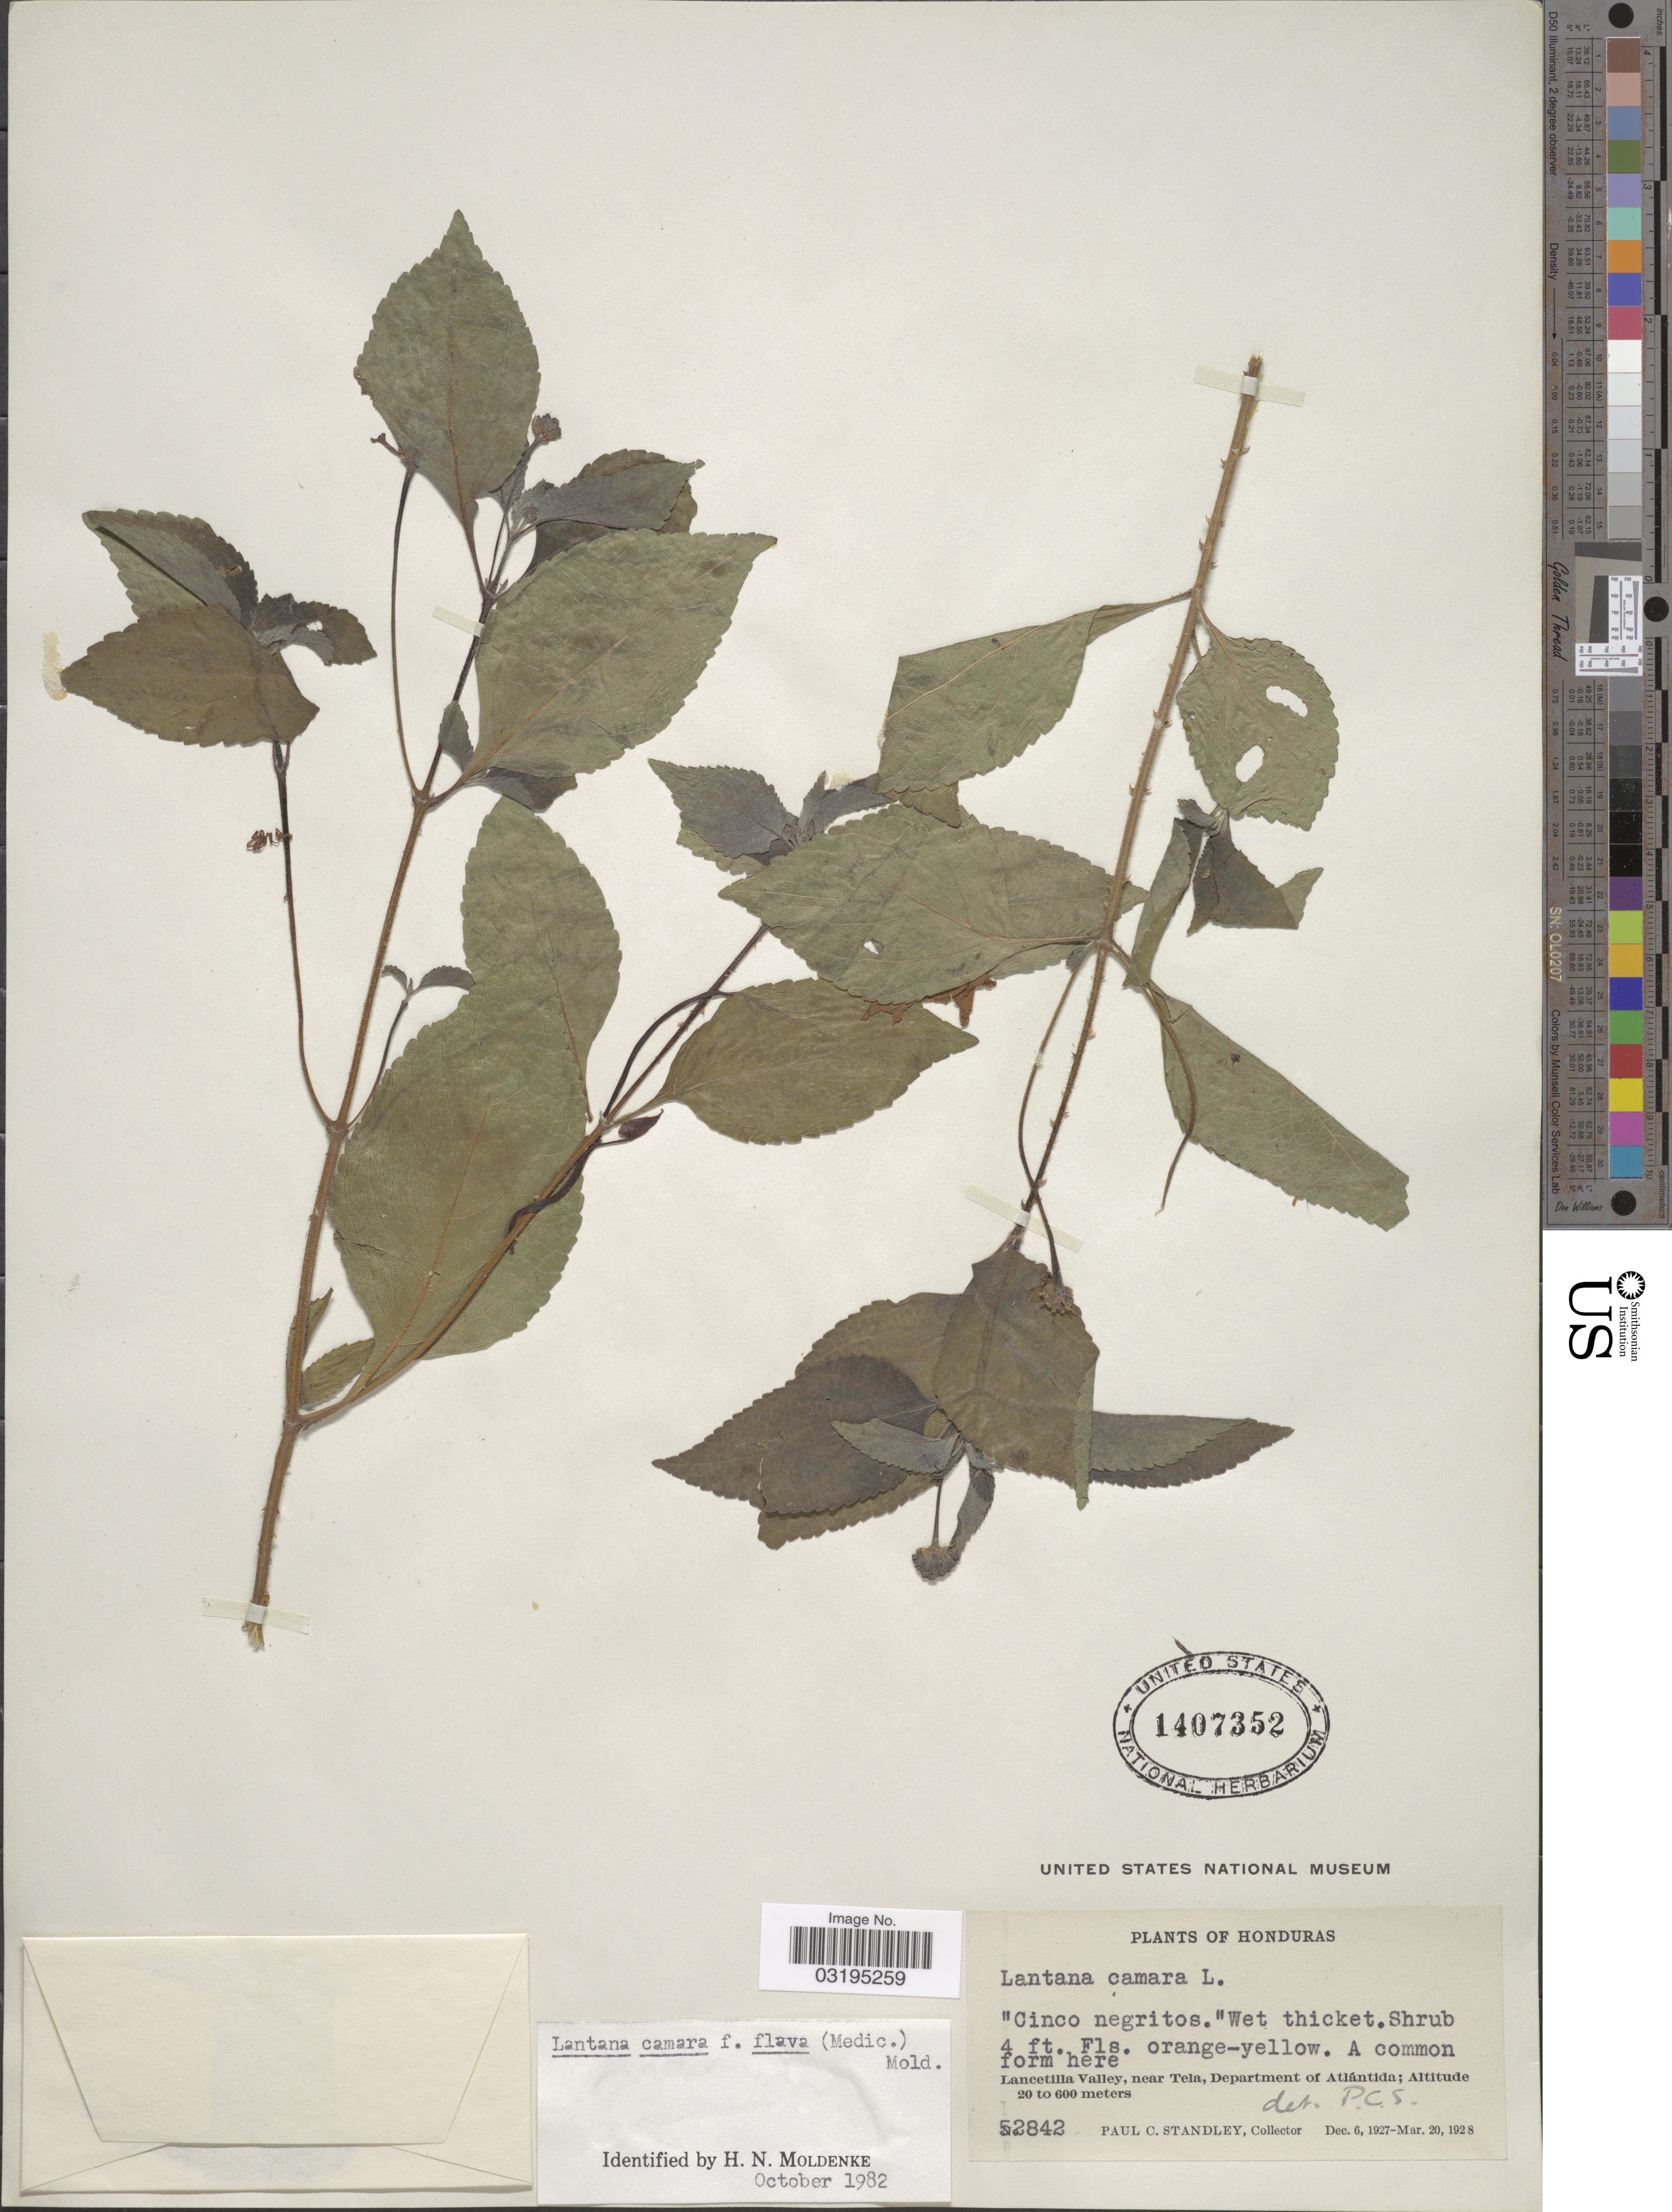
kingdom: Plantae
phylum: Tracheophyta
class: Magnoliopsida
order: Lamiales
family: Verbenaceae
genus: Lantana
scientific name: Lantana camara f. flava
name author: (Medik.) Moldenke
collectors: P. C. Standley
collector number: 52842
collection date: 1927-12-06/1928-03-20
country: Honduras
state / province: Atlántida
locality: Lancetilla Valley, near Tela, Department of Atlántida.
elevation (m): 20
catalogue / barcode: US 1407352